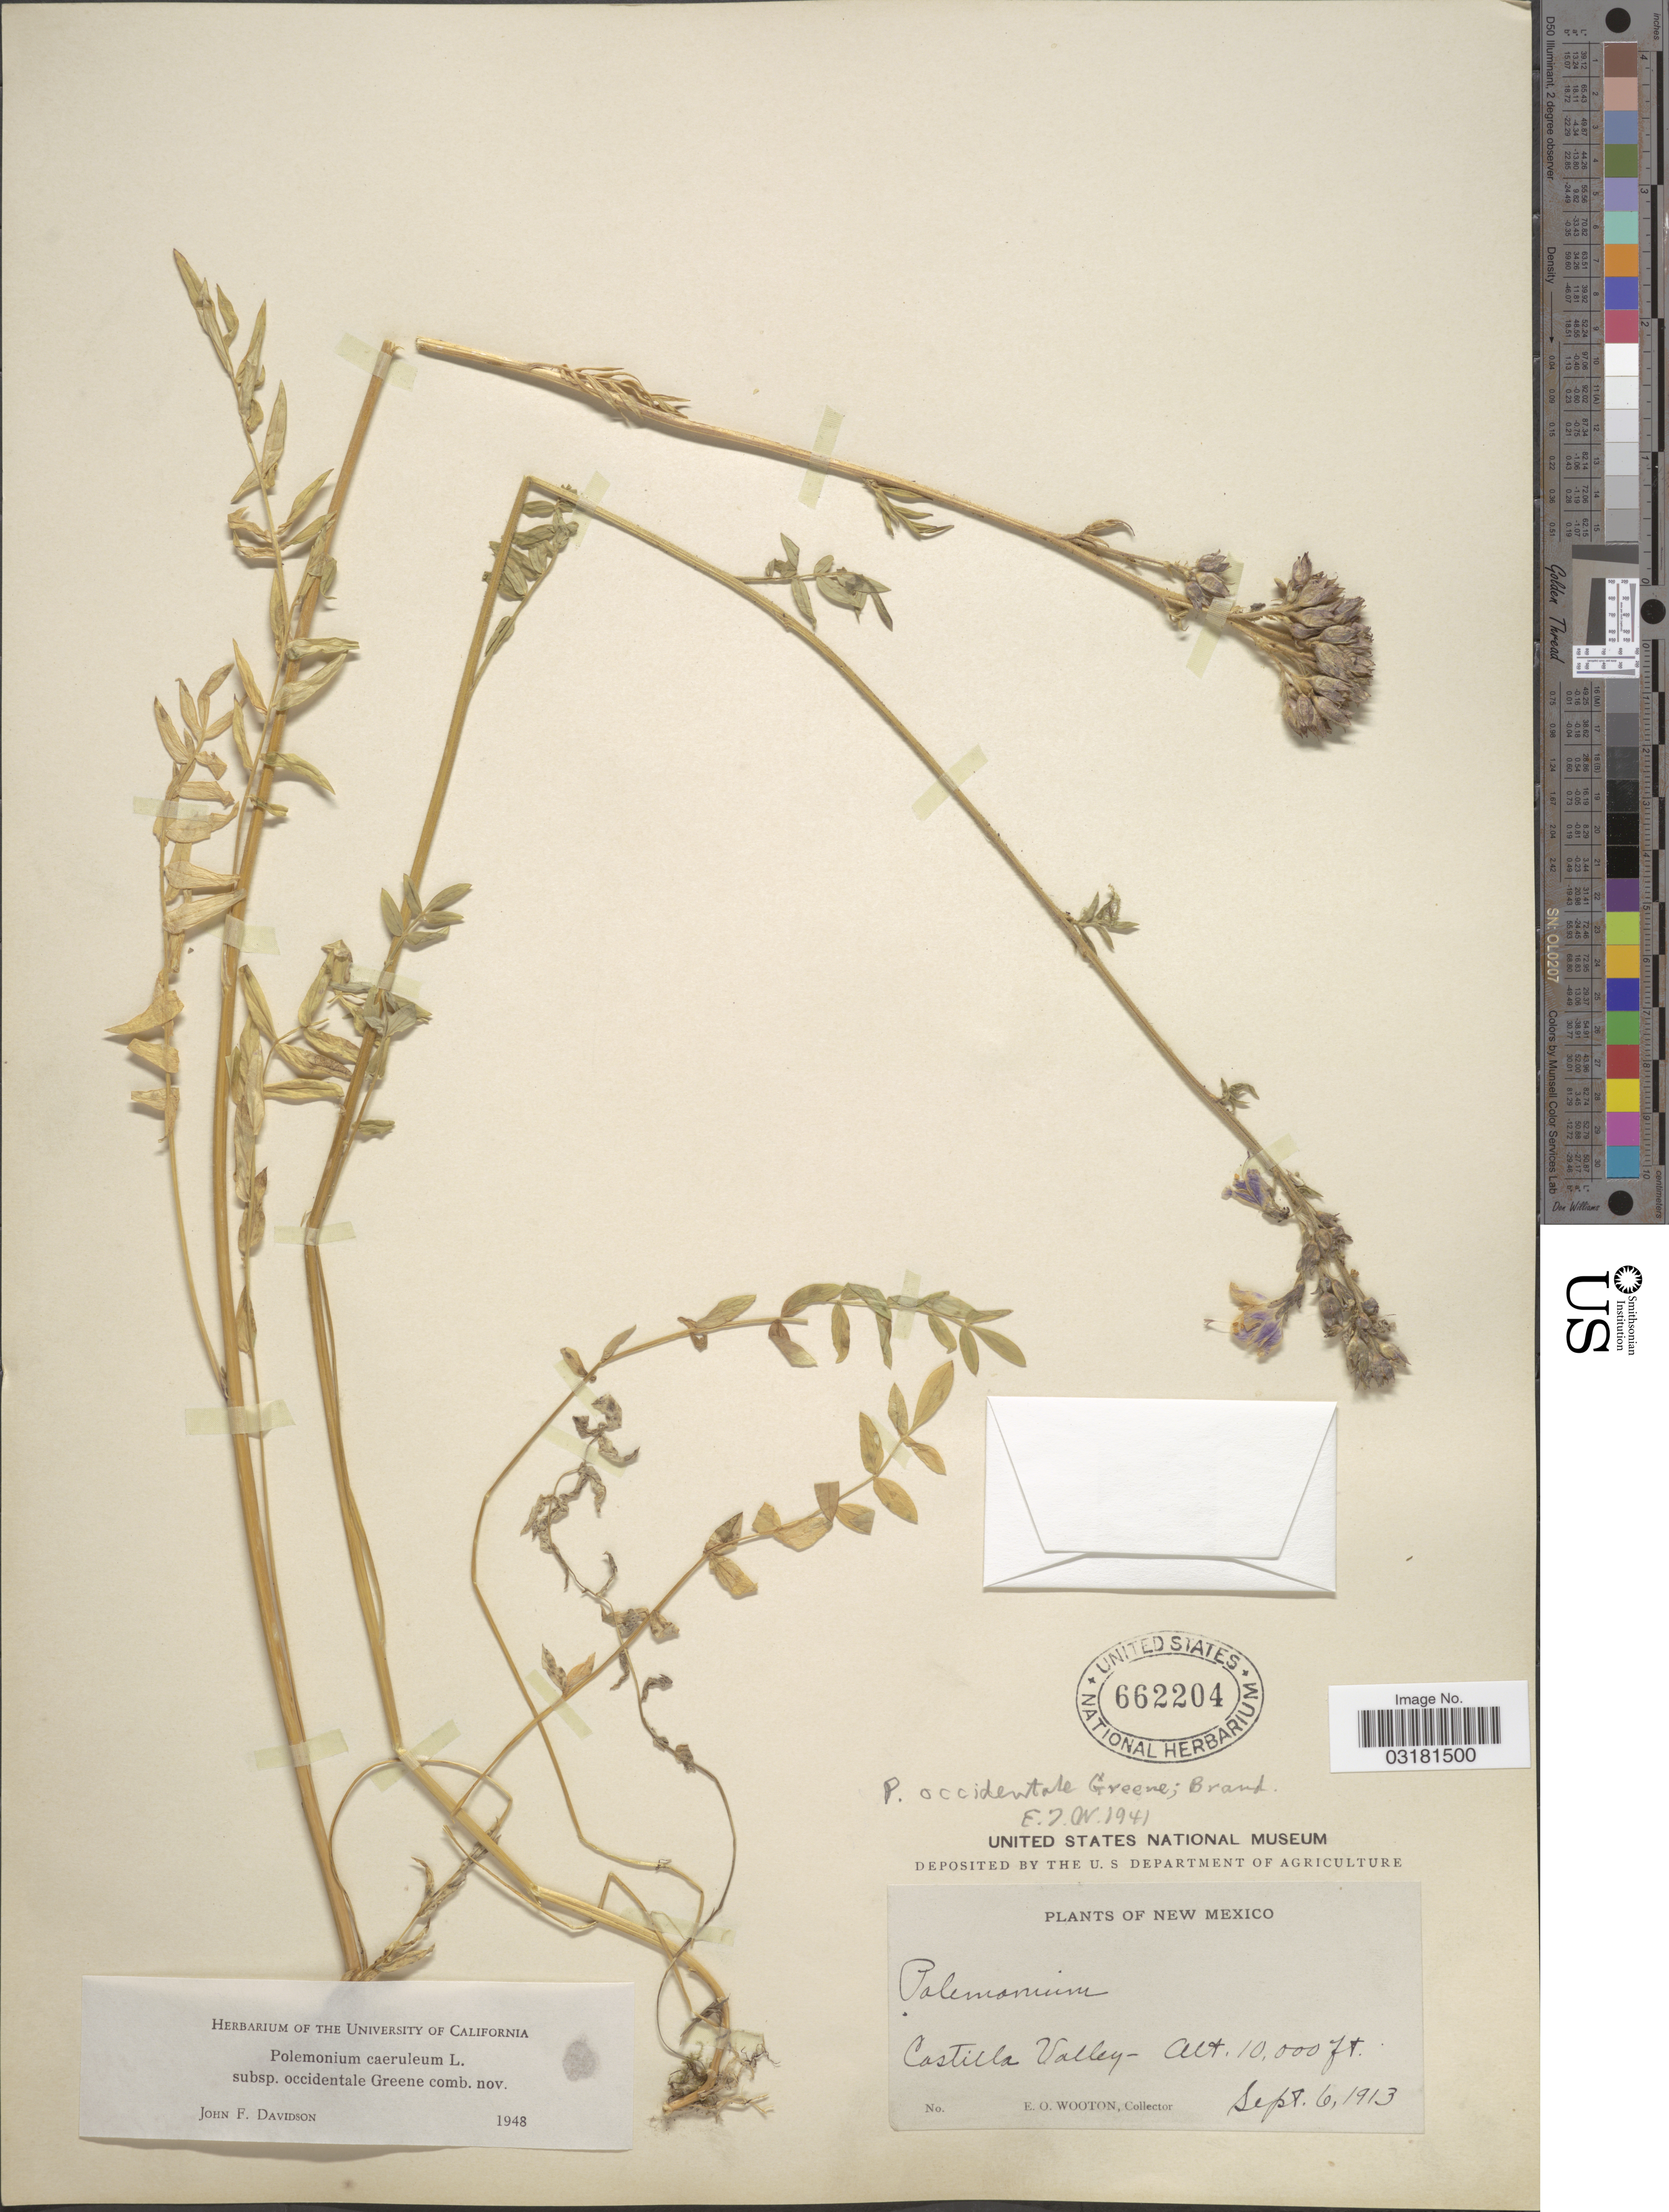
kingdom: Plantae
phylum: Tracheophyta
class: Magnoliopsida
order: Ericales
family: Polemoniaceae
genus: Polemonium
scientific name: Polemonium occidentale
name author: Greene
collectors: E. O. Wooton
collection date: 1913-09-06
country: United States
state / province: New Mexico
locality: Castilla Valley.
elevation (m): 3048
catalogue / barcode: US 662204